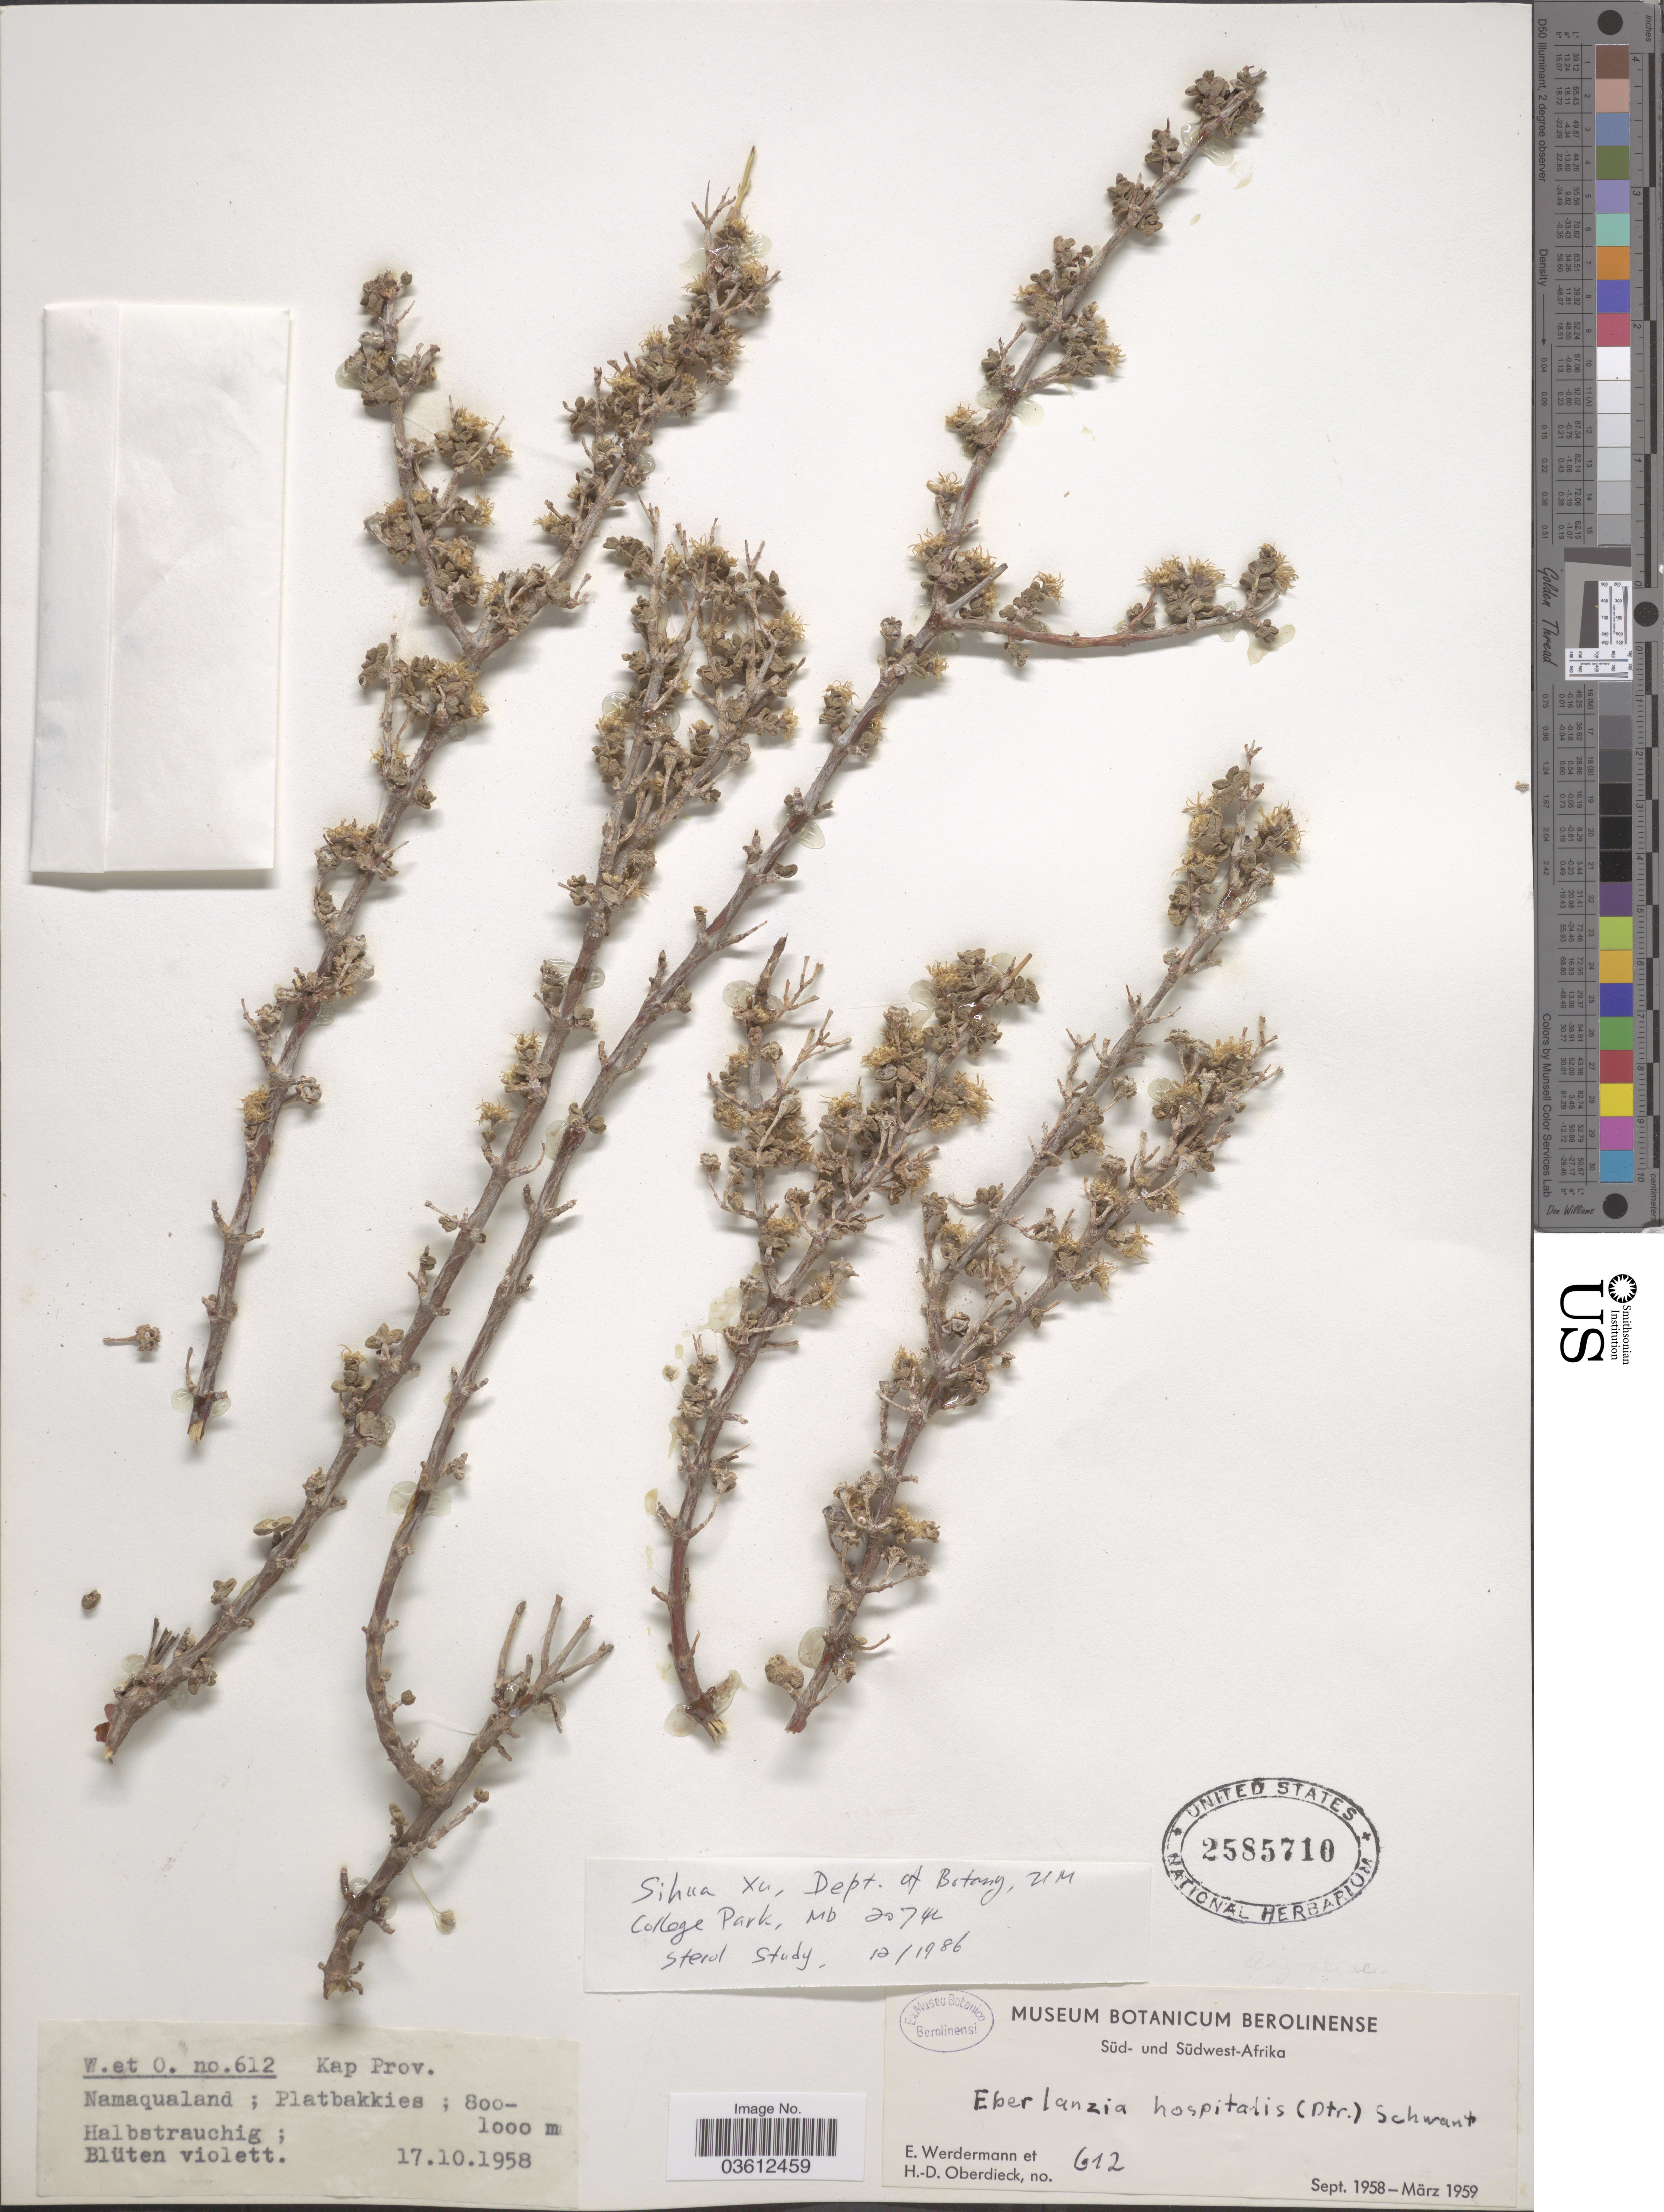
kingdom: Plantae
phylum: Tracheophyta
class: Magnoliopsida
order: Caryophyllales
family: Aizoaceae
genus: Eberlanzia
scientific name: Eberlanzia hospitalis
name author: Schwantes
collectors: E. Werdermann & H. Oberdieck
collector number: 612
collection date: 1958-10-17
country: South Africa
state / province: Northern Cape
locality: Kap Prov. Namaqualand; Platbakkies.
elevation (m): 800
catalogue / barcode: US 2585710